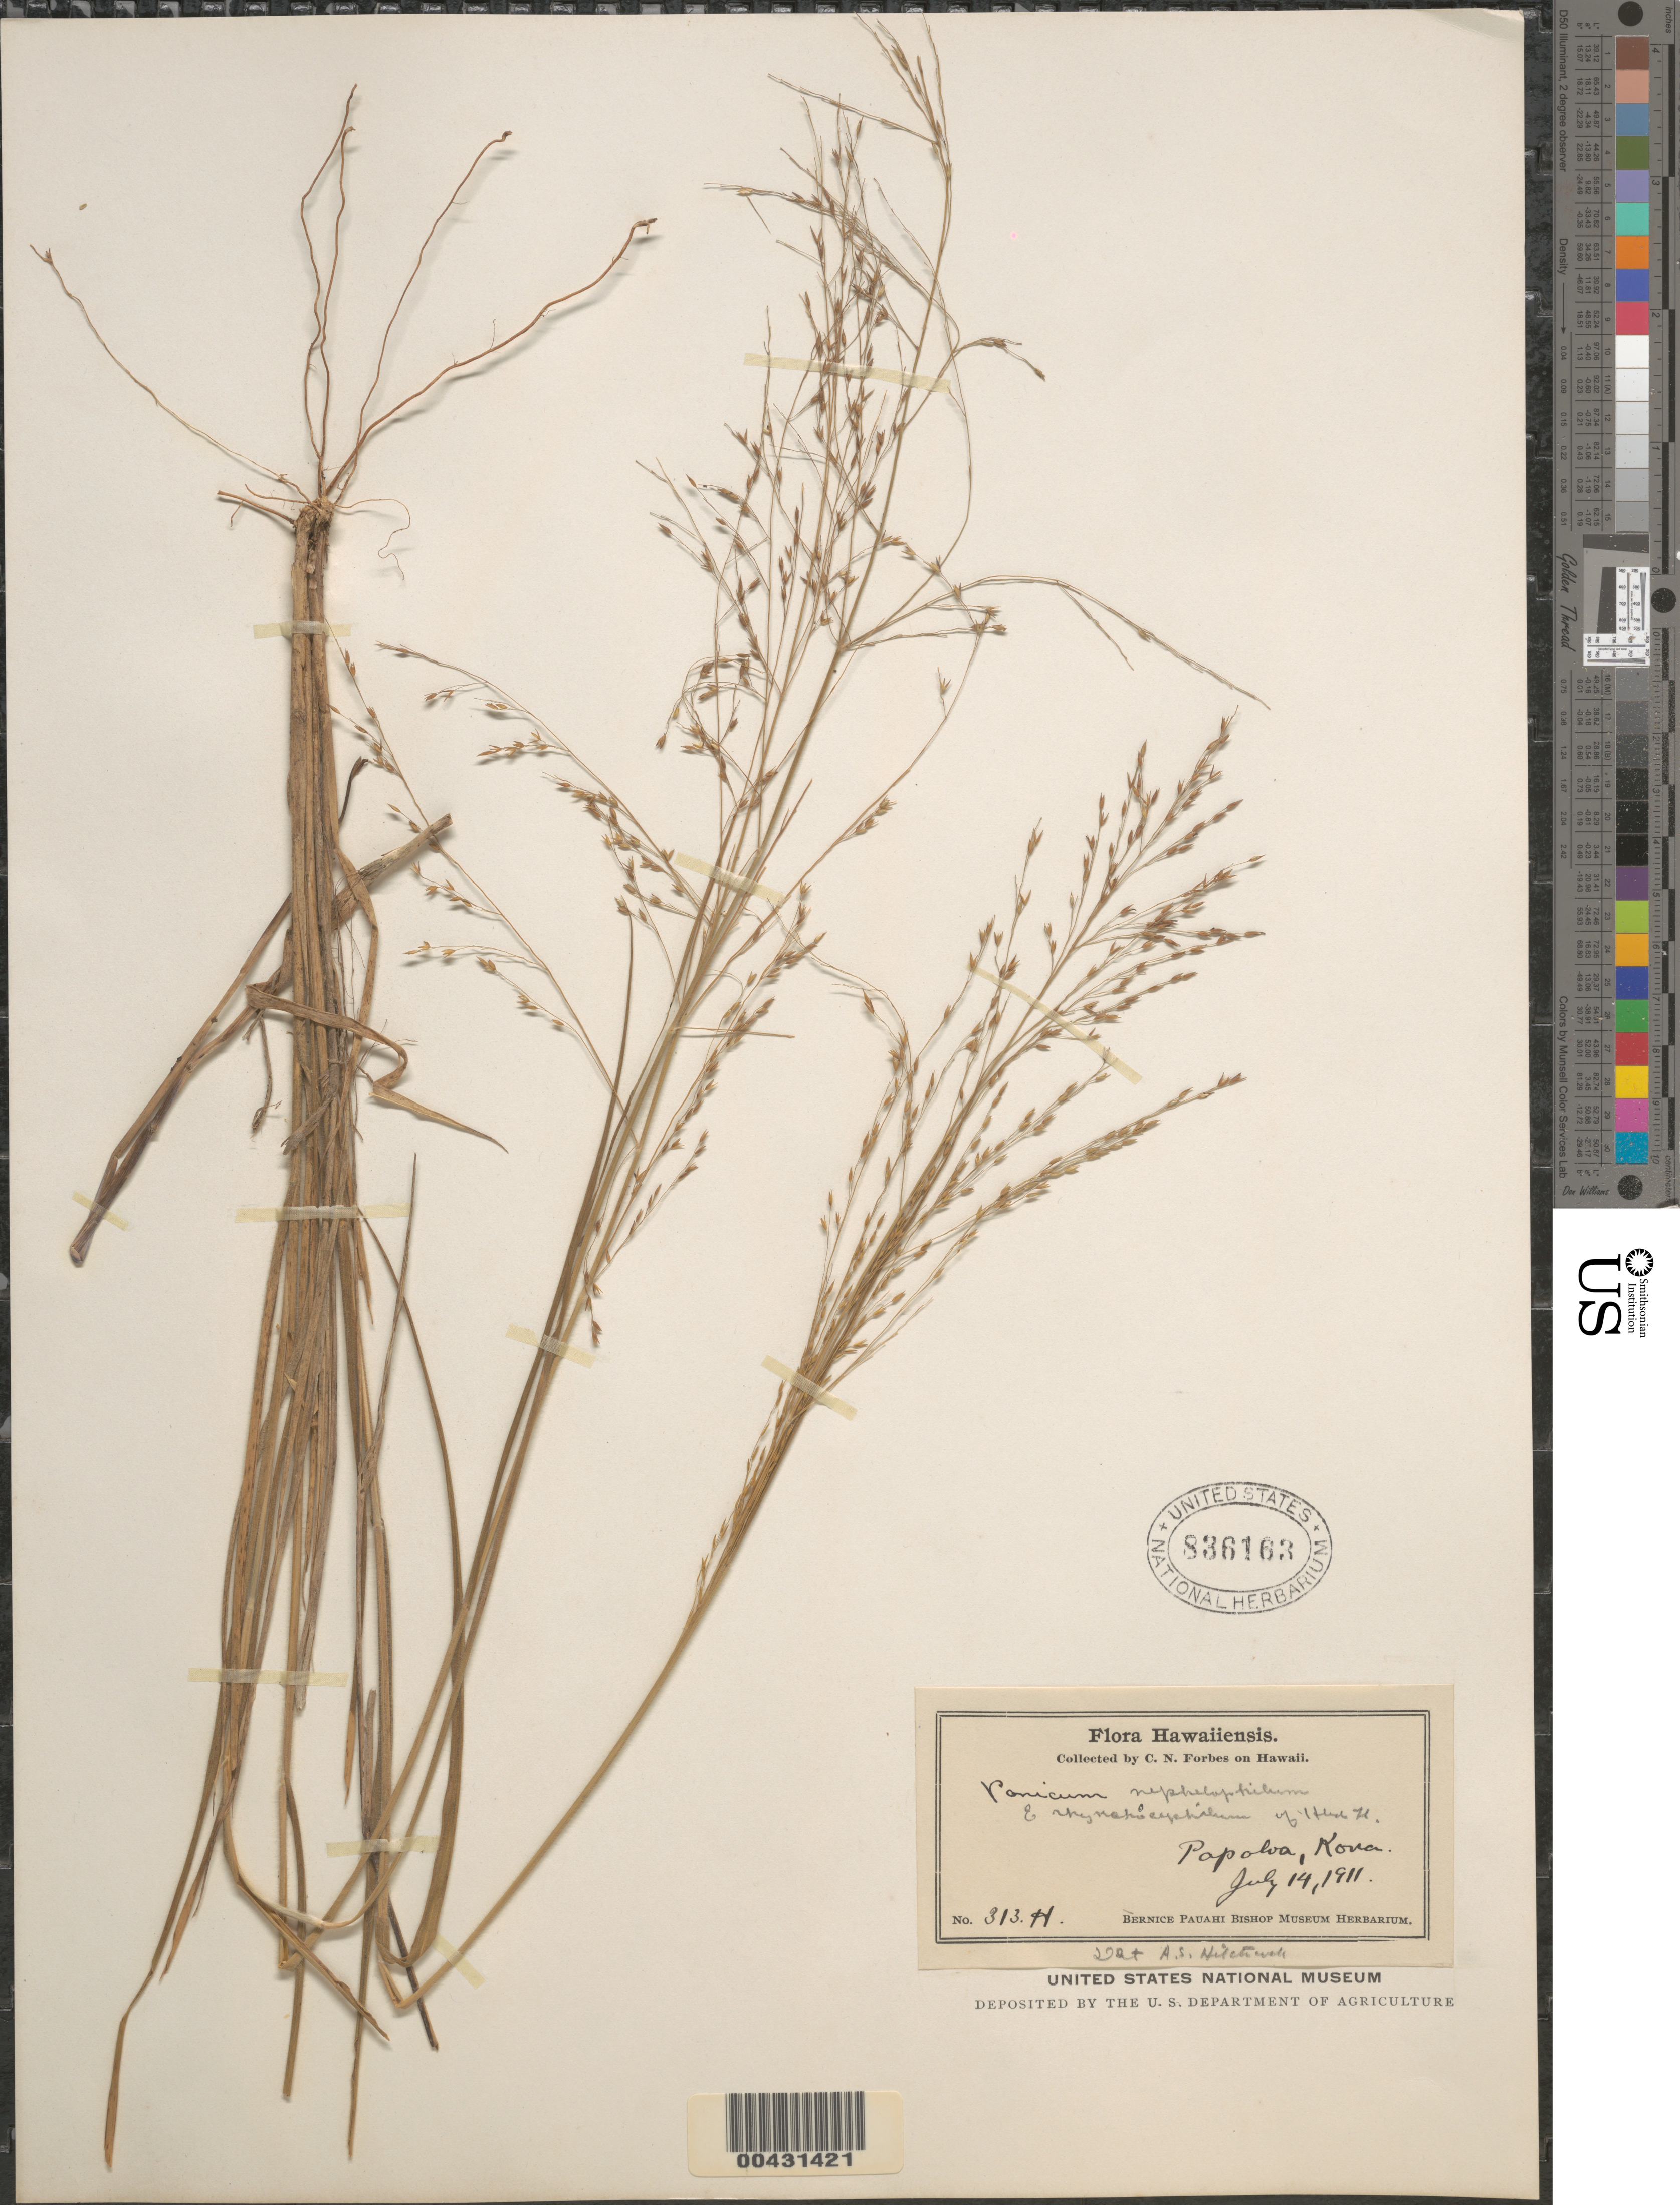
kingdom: Plantae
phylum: Tracheophyta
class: Liliopsida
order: Poales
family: Poaceae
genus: Panicum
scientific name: Panicum tenuifolium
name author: Hook. & Arn.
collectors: C. N. Forbes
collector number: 313.H.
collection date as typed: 14 Jul 1911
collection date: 1911-07-14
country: United States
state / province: Hawaii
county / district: Hawaii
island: Hawaii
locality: Papaloa, Kona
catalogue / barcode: US 836163